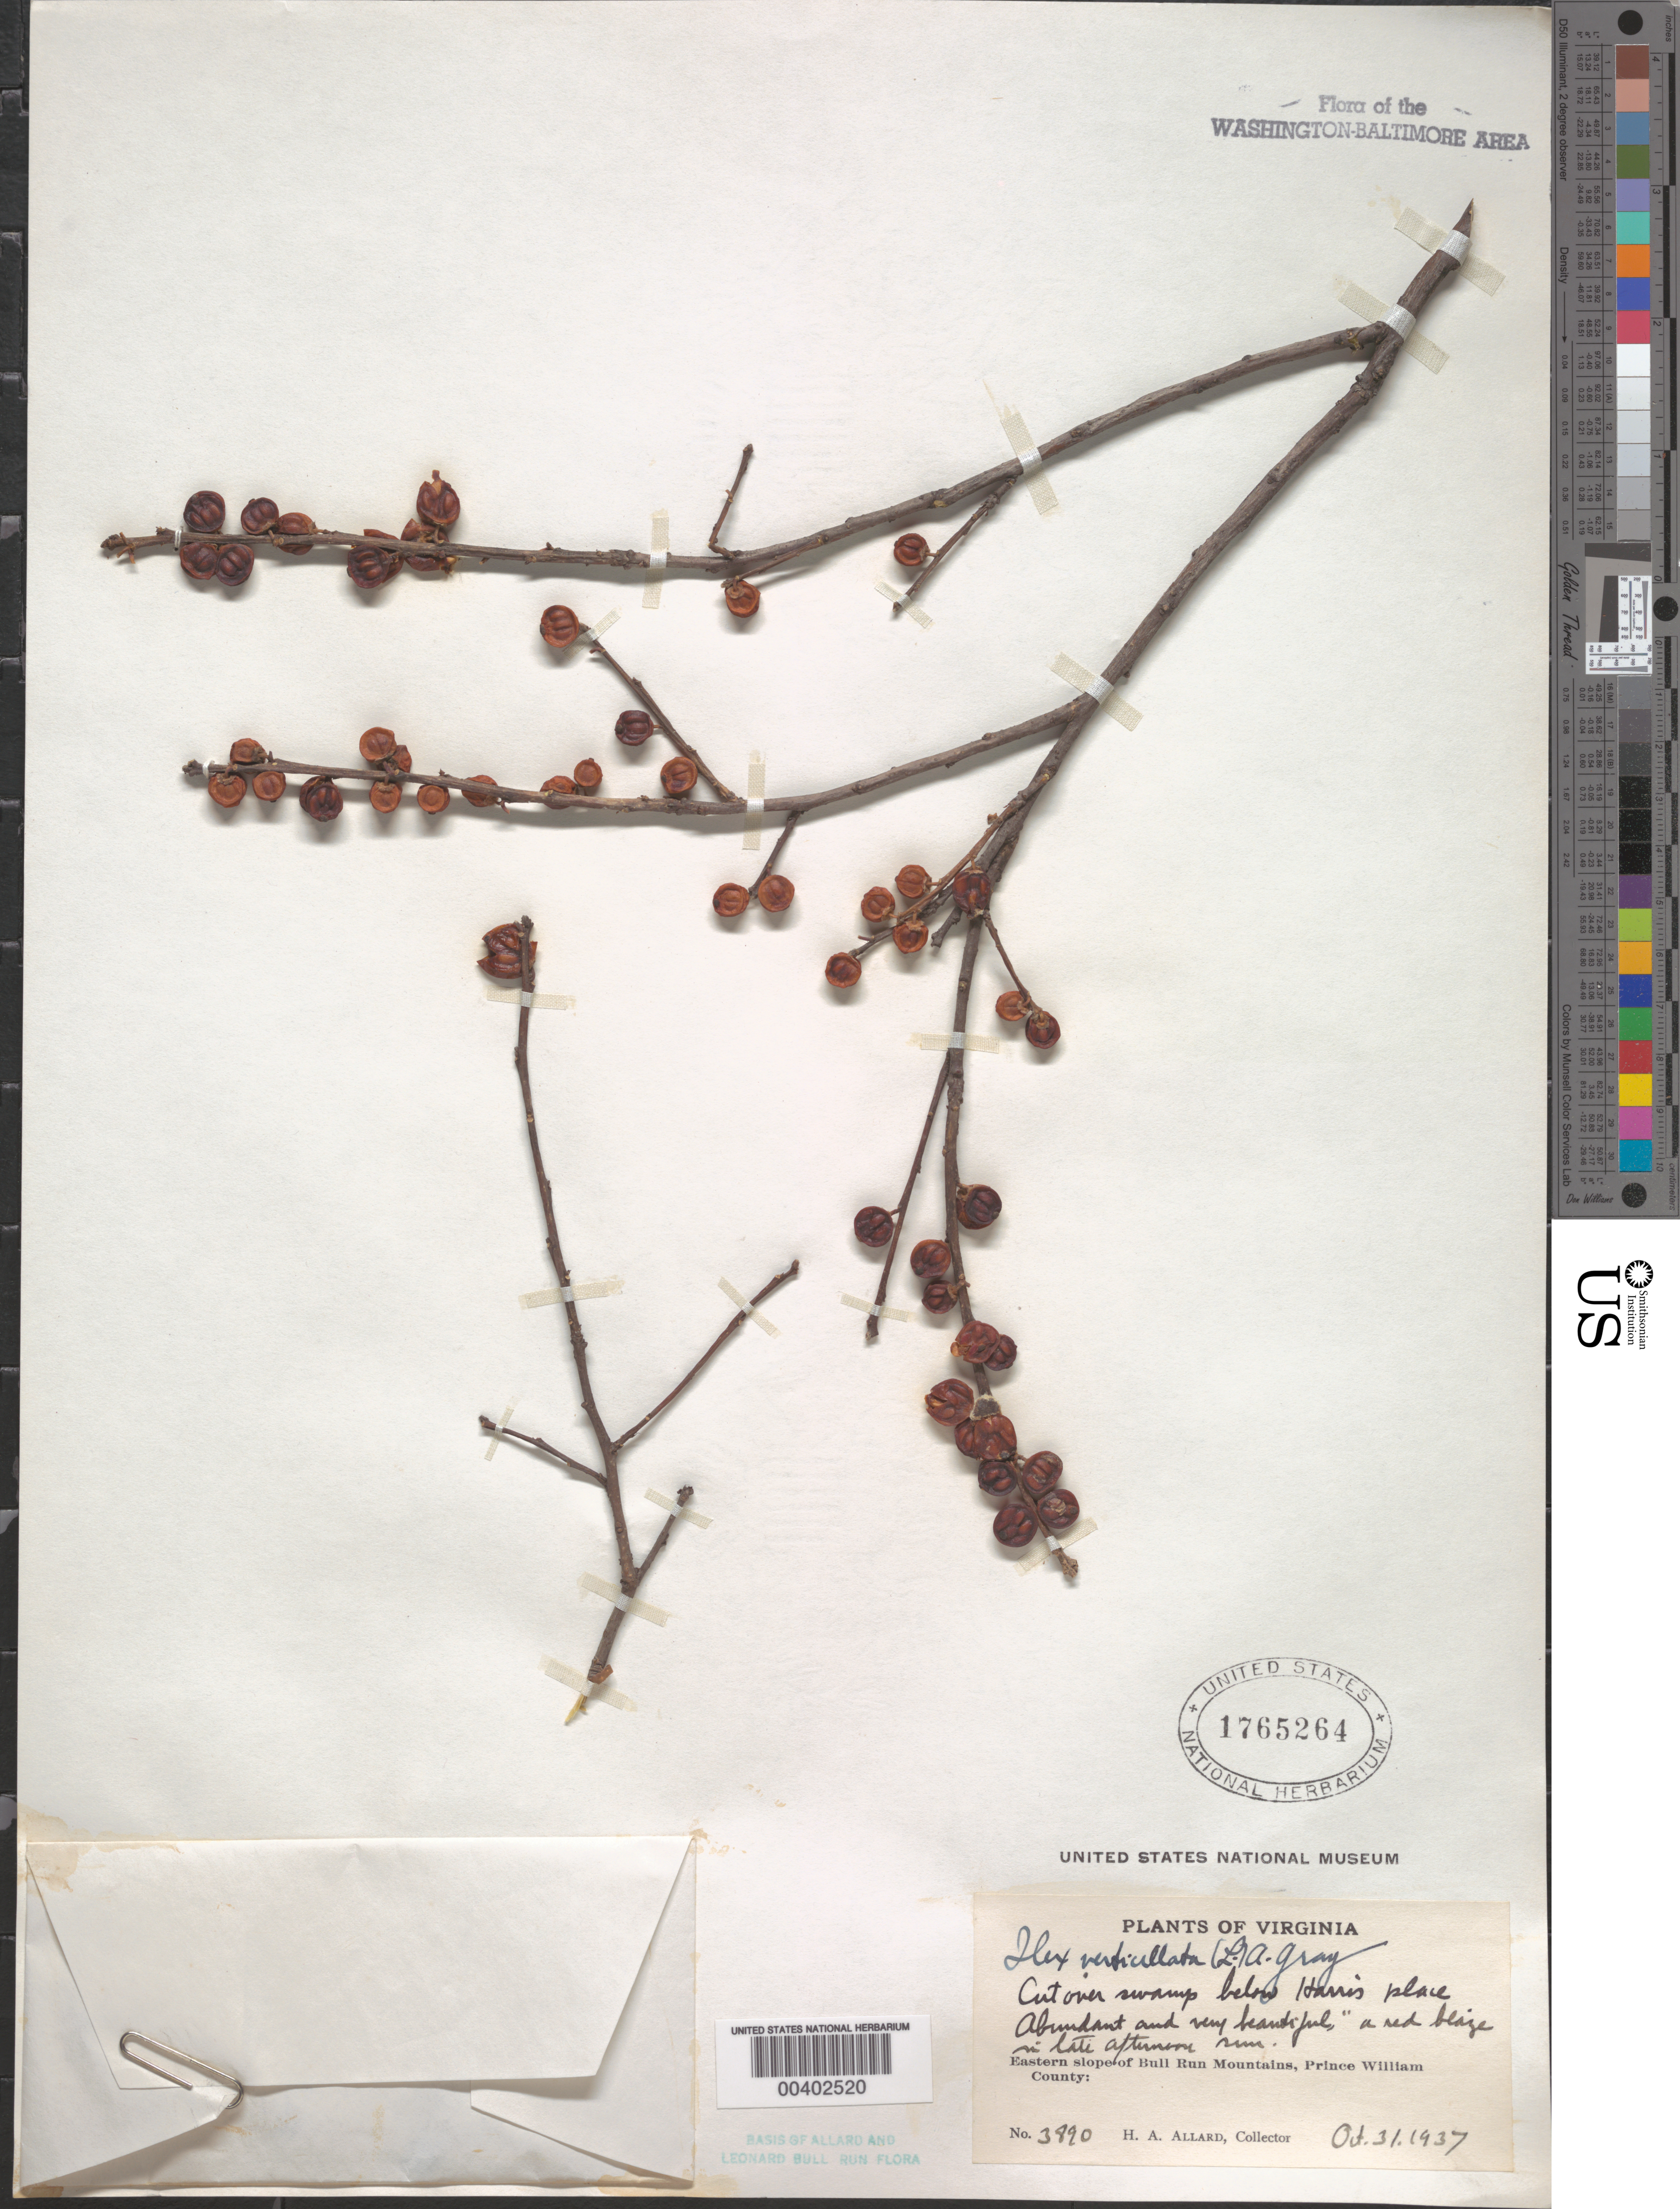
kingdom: Plantae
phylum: Tracheophyta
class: Magnoliopsida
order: Aquifoliales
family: Aquifoliaceae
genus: Ilex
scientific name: Ilex verticillata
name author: (L.) A. Gray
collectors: H. A. Allard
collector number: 3890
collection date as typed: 31 Oct 1937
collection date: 1937-10-31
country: United States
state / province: Virginia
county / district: Prince William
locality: Eastern slope of Bull Run Mountains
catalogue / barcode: US 1765264